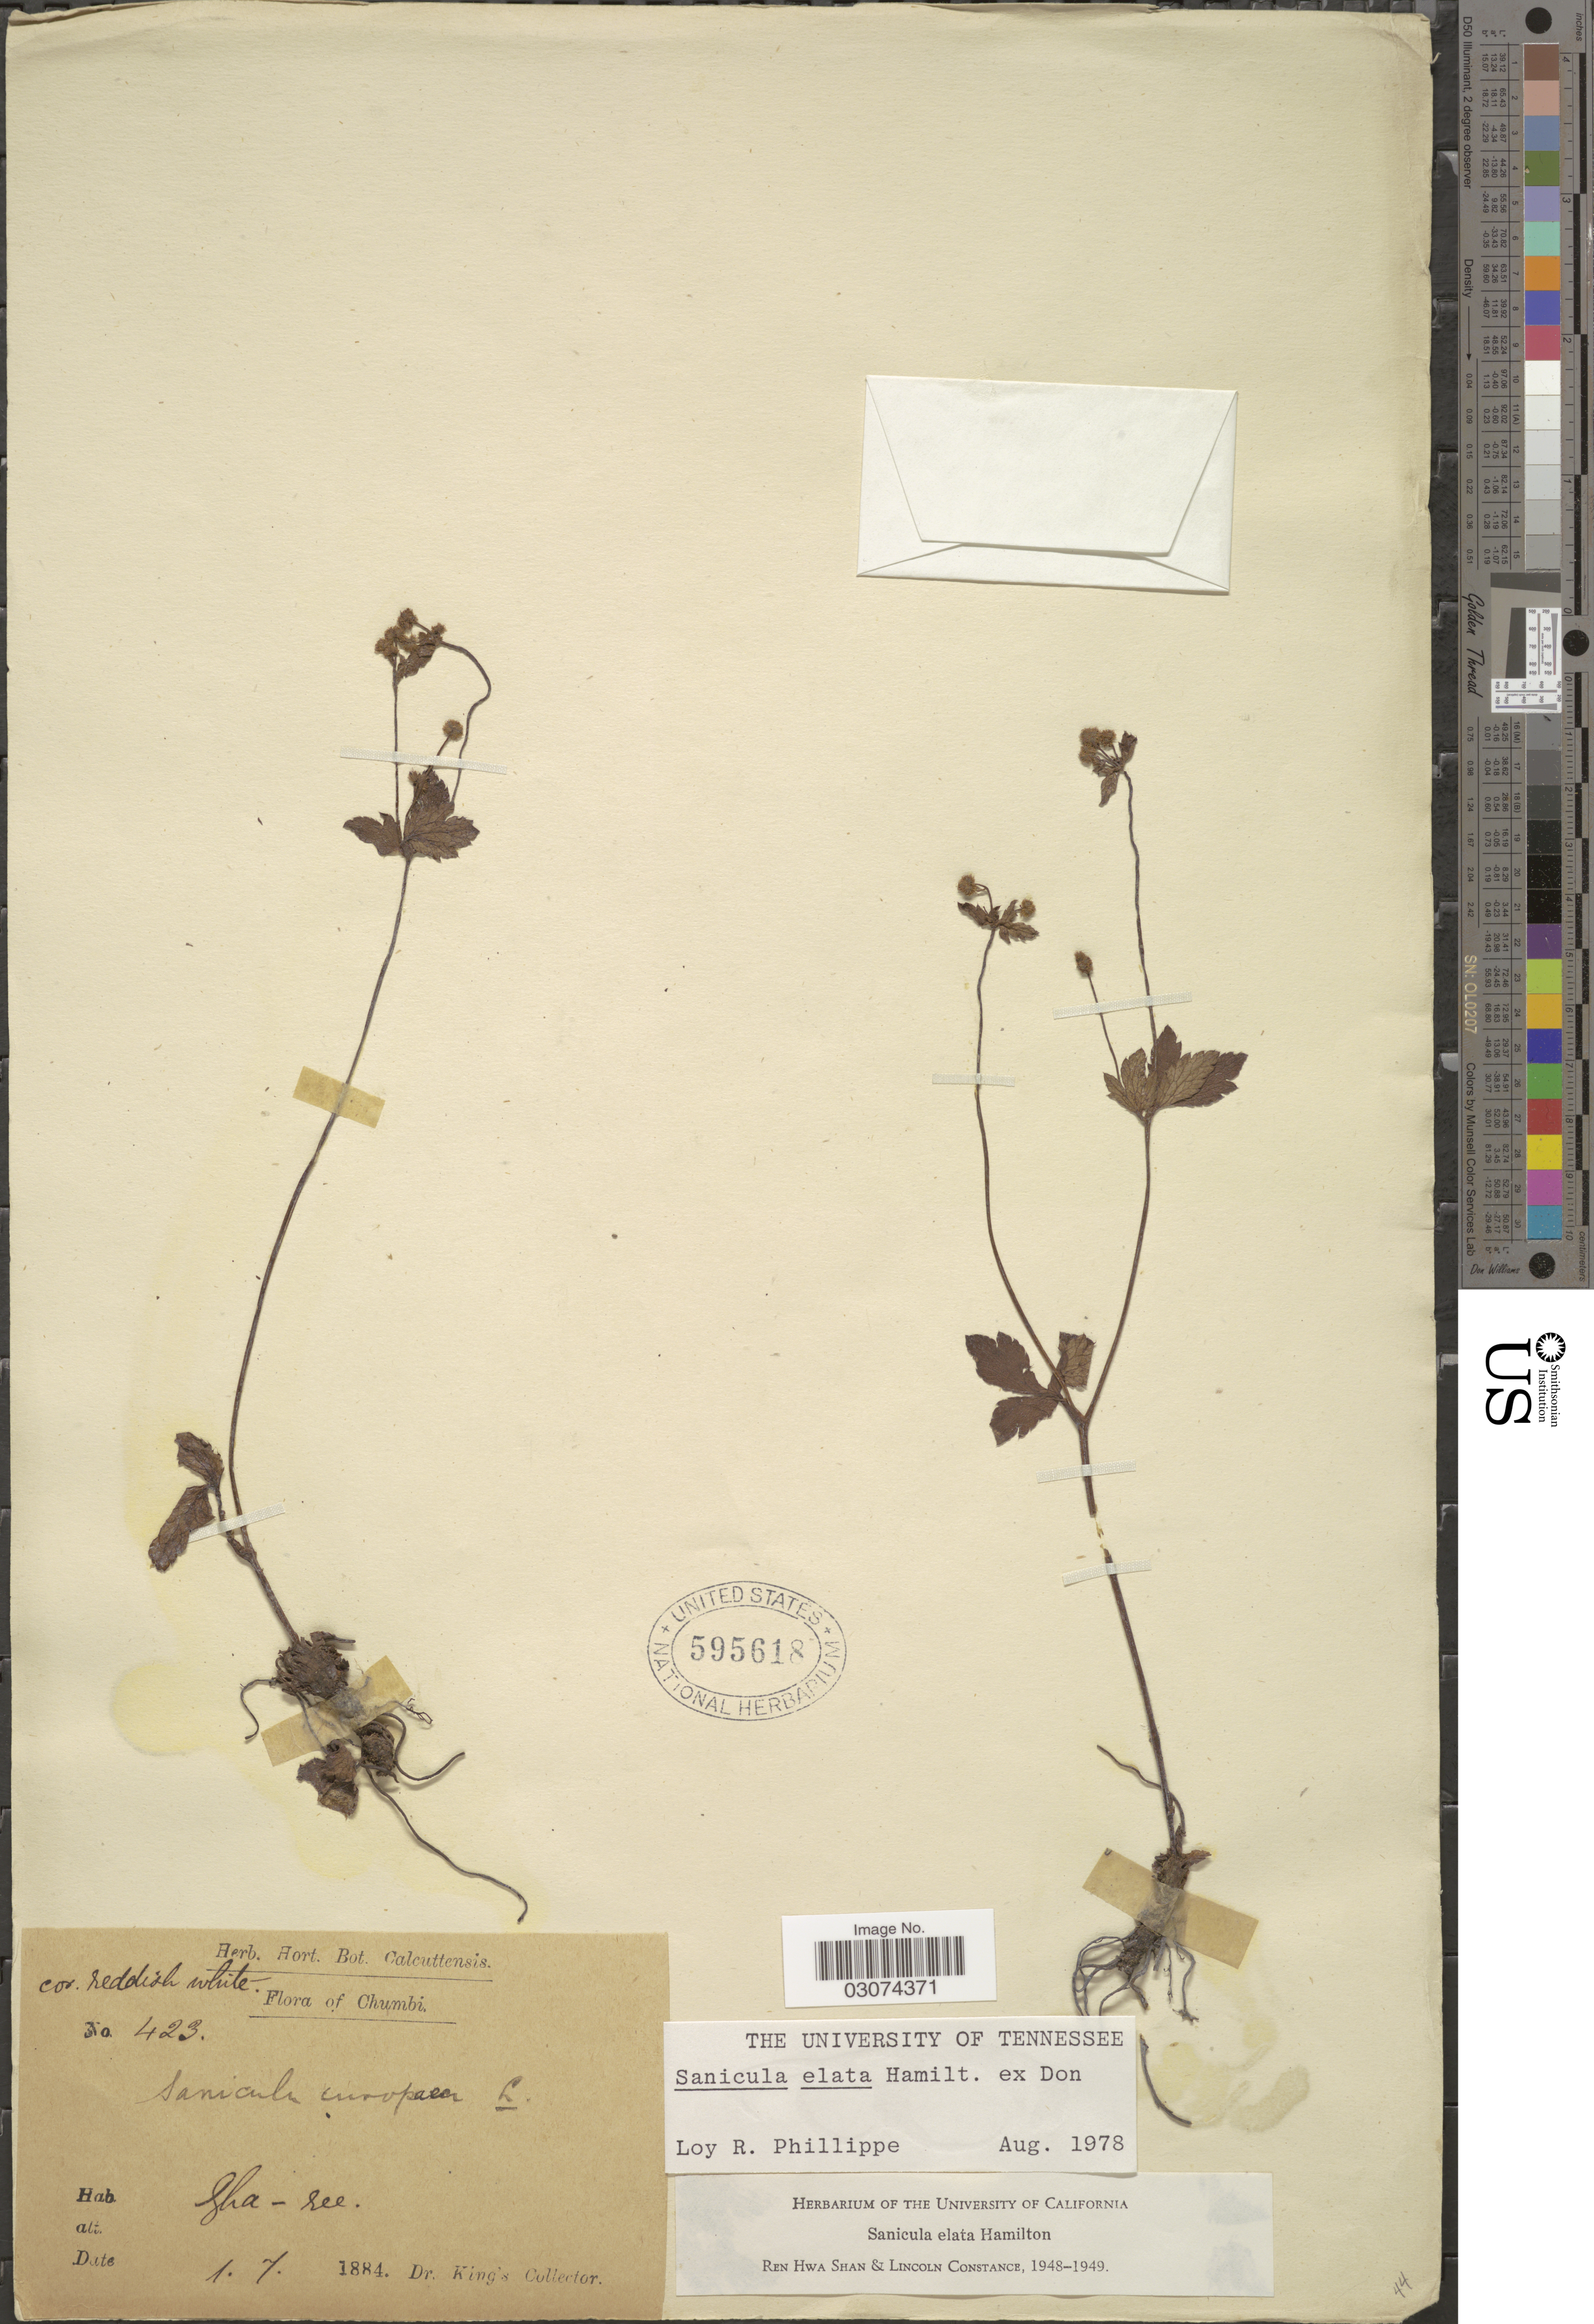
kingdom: Plantae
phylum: Tracheophyta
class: Magnoliopsida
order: Apiales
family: Apiaceae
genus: Sanicula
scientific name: Sanicula elata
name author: Buch.-Ham. ex D. Don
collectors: Dr. King's collector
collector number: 423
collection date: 1884-01-01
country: China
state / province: Xizang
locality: Chumbi. Gha-ree.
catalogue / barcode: US 595618